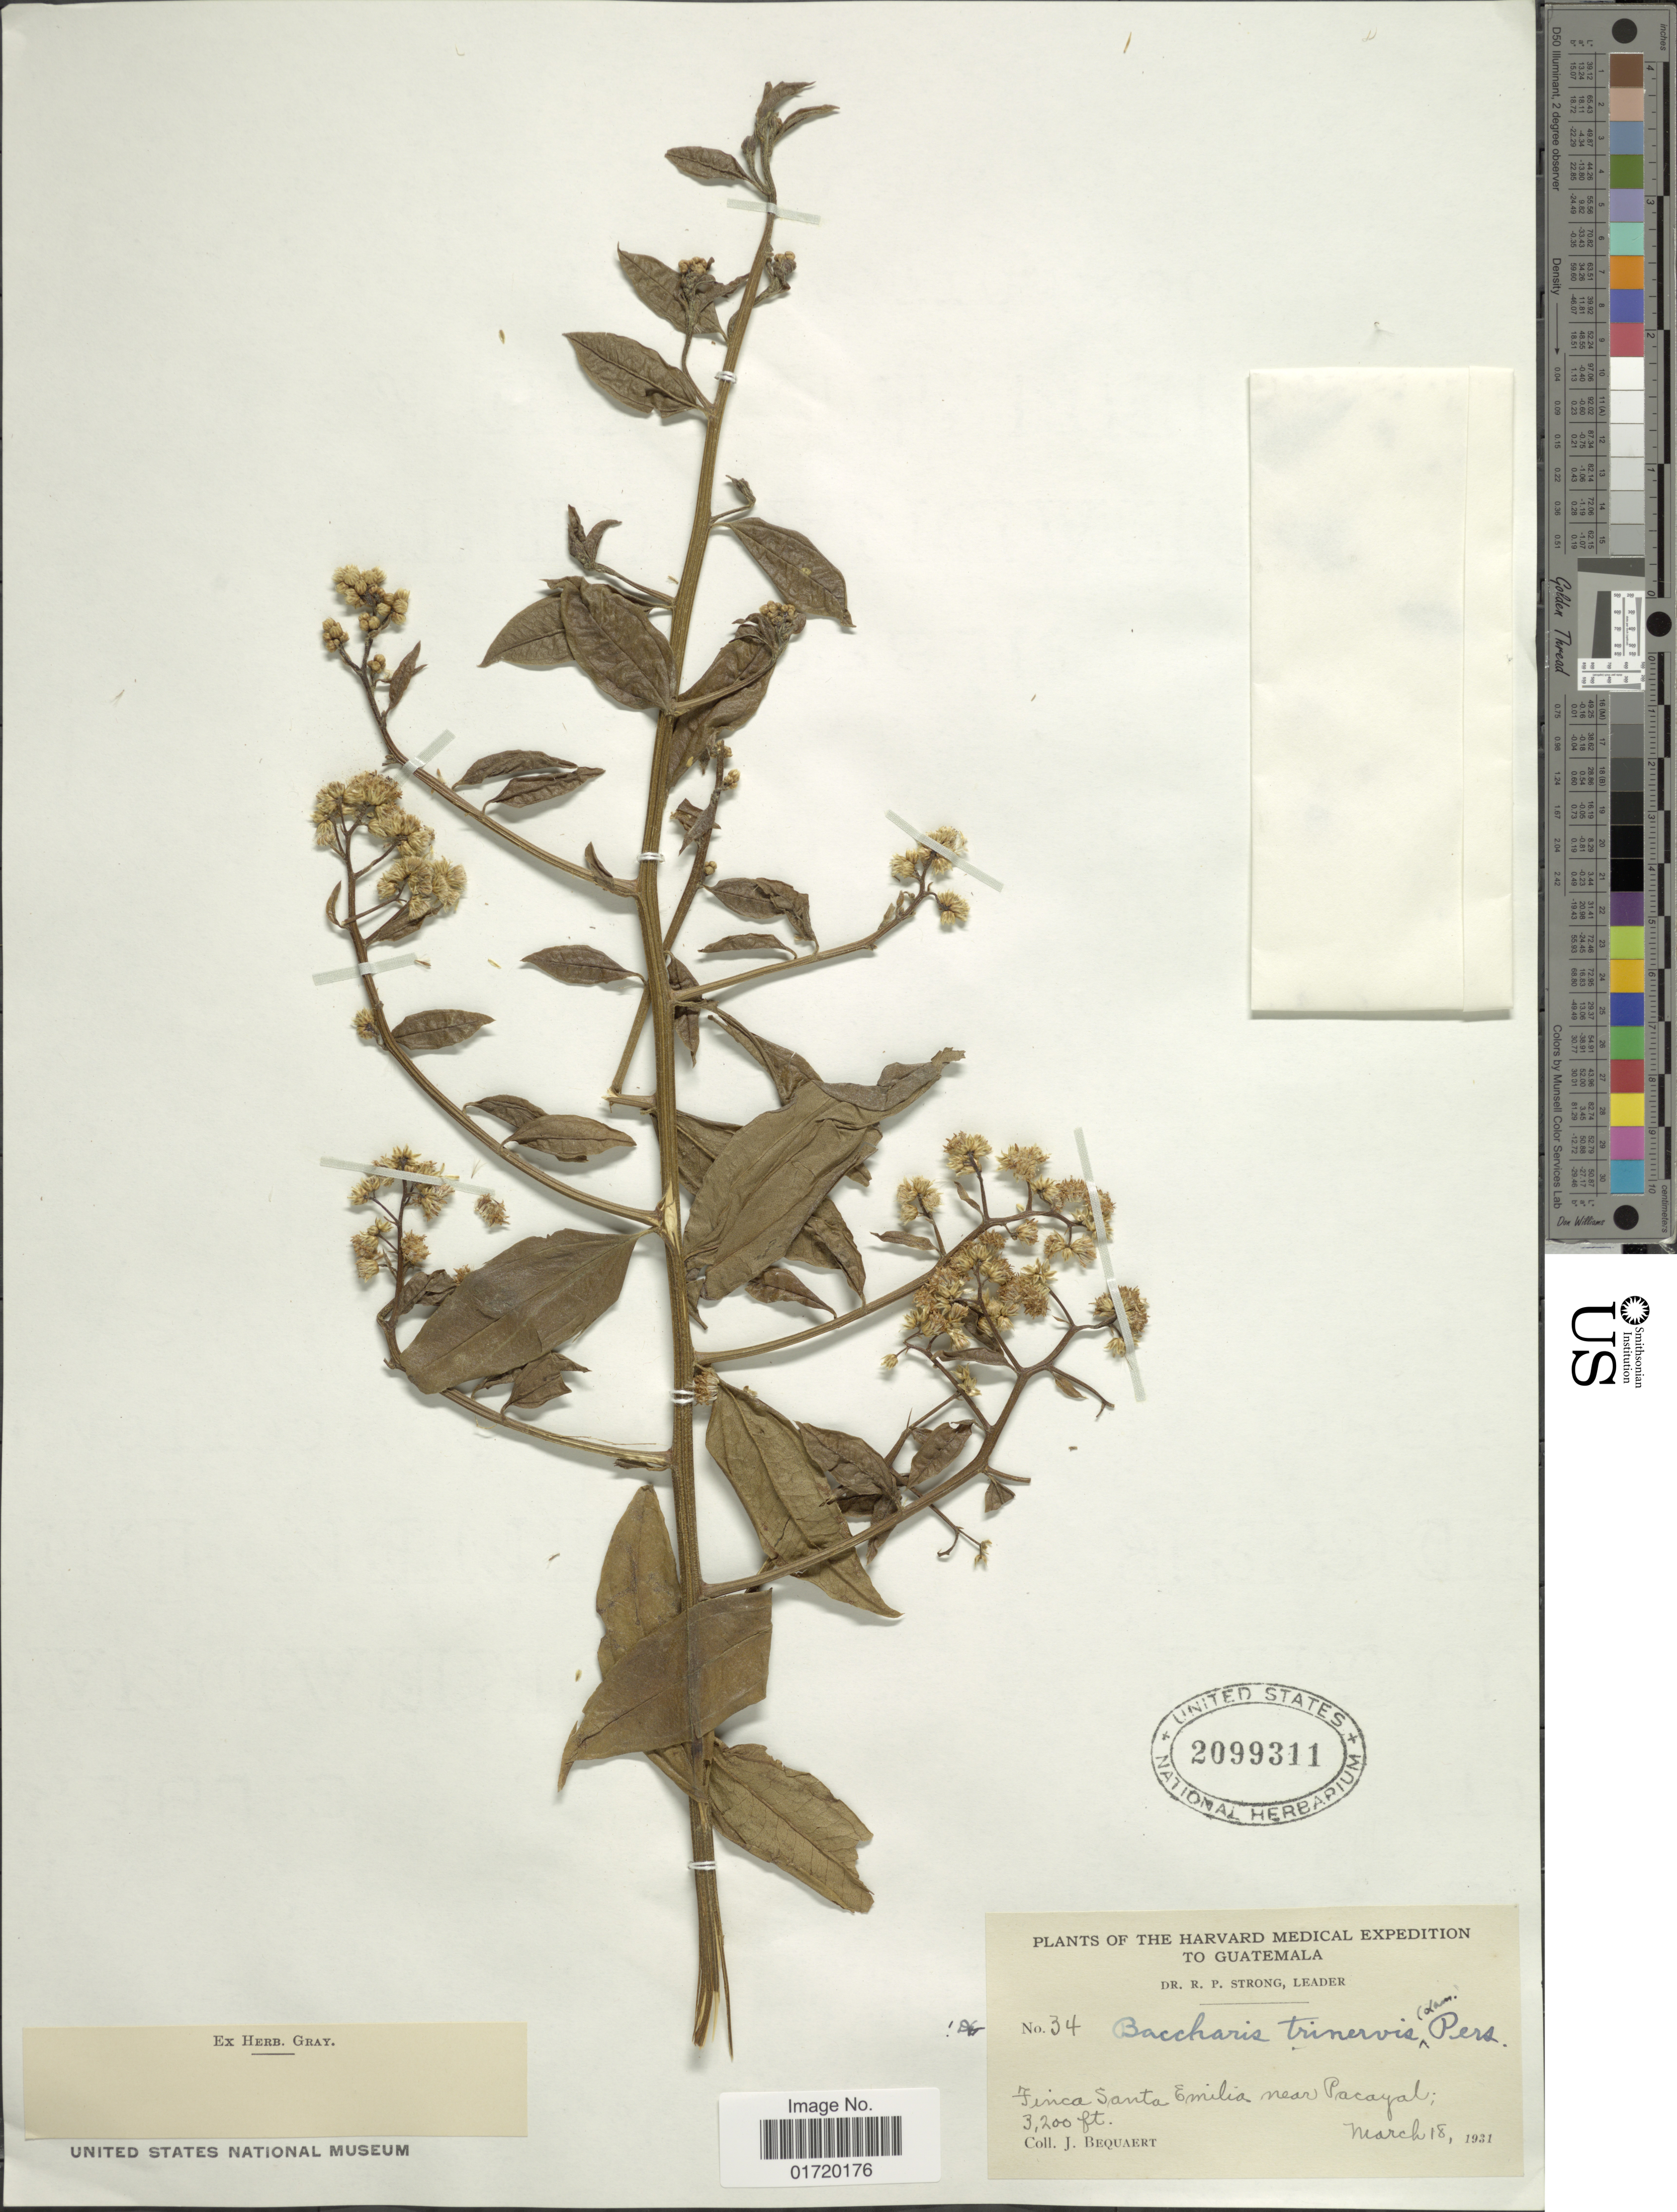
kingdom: Plantae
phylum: Tracheophyta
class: Magnoliopsida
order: Asterales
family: Asteraceae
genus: Baccharis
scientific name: Baccharis trinervis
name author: (Lam.) Pers.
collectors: J. Bequaert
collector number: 34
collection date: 1931-03-18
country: Guatemala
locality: Finca Santa Emilia near Pacayal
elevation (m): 975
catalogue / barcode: US 2099311